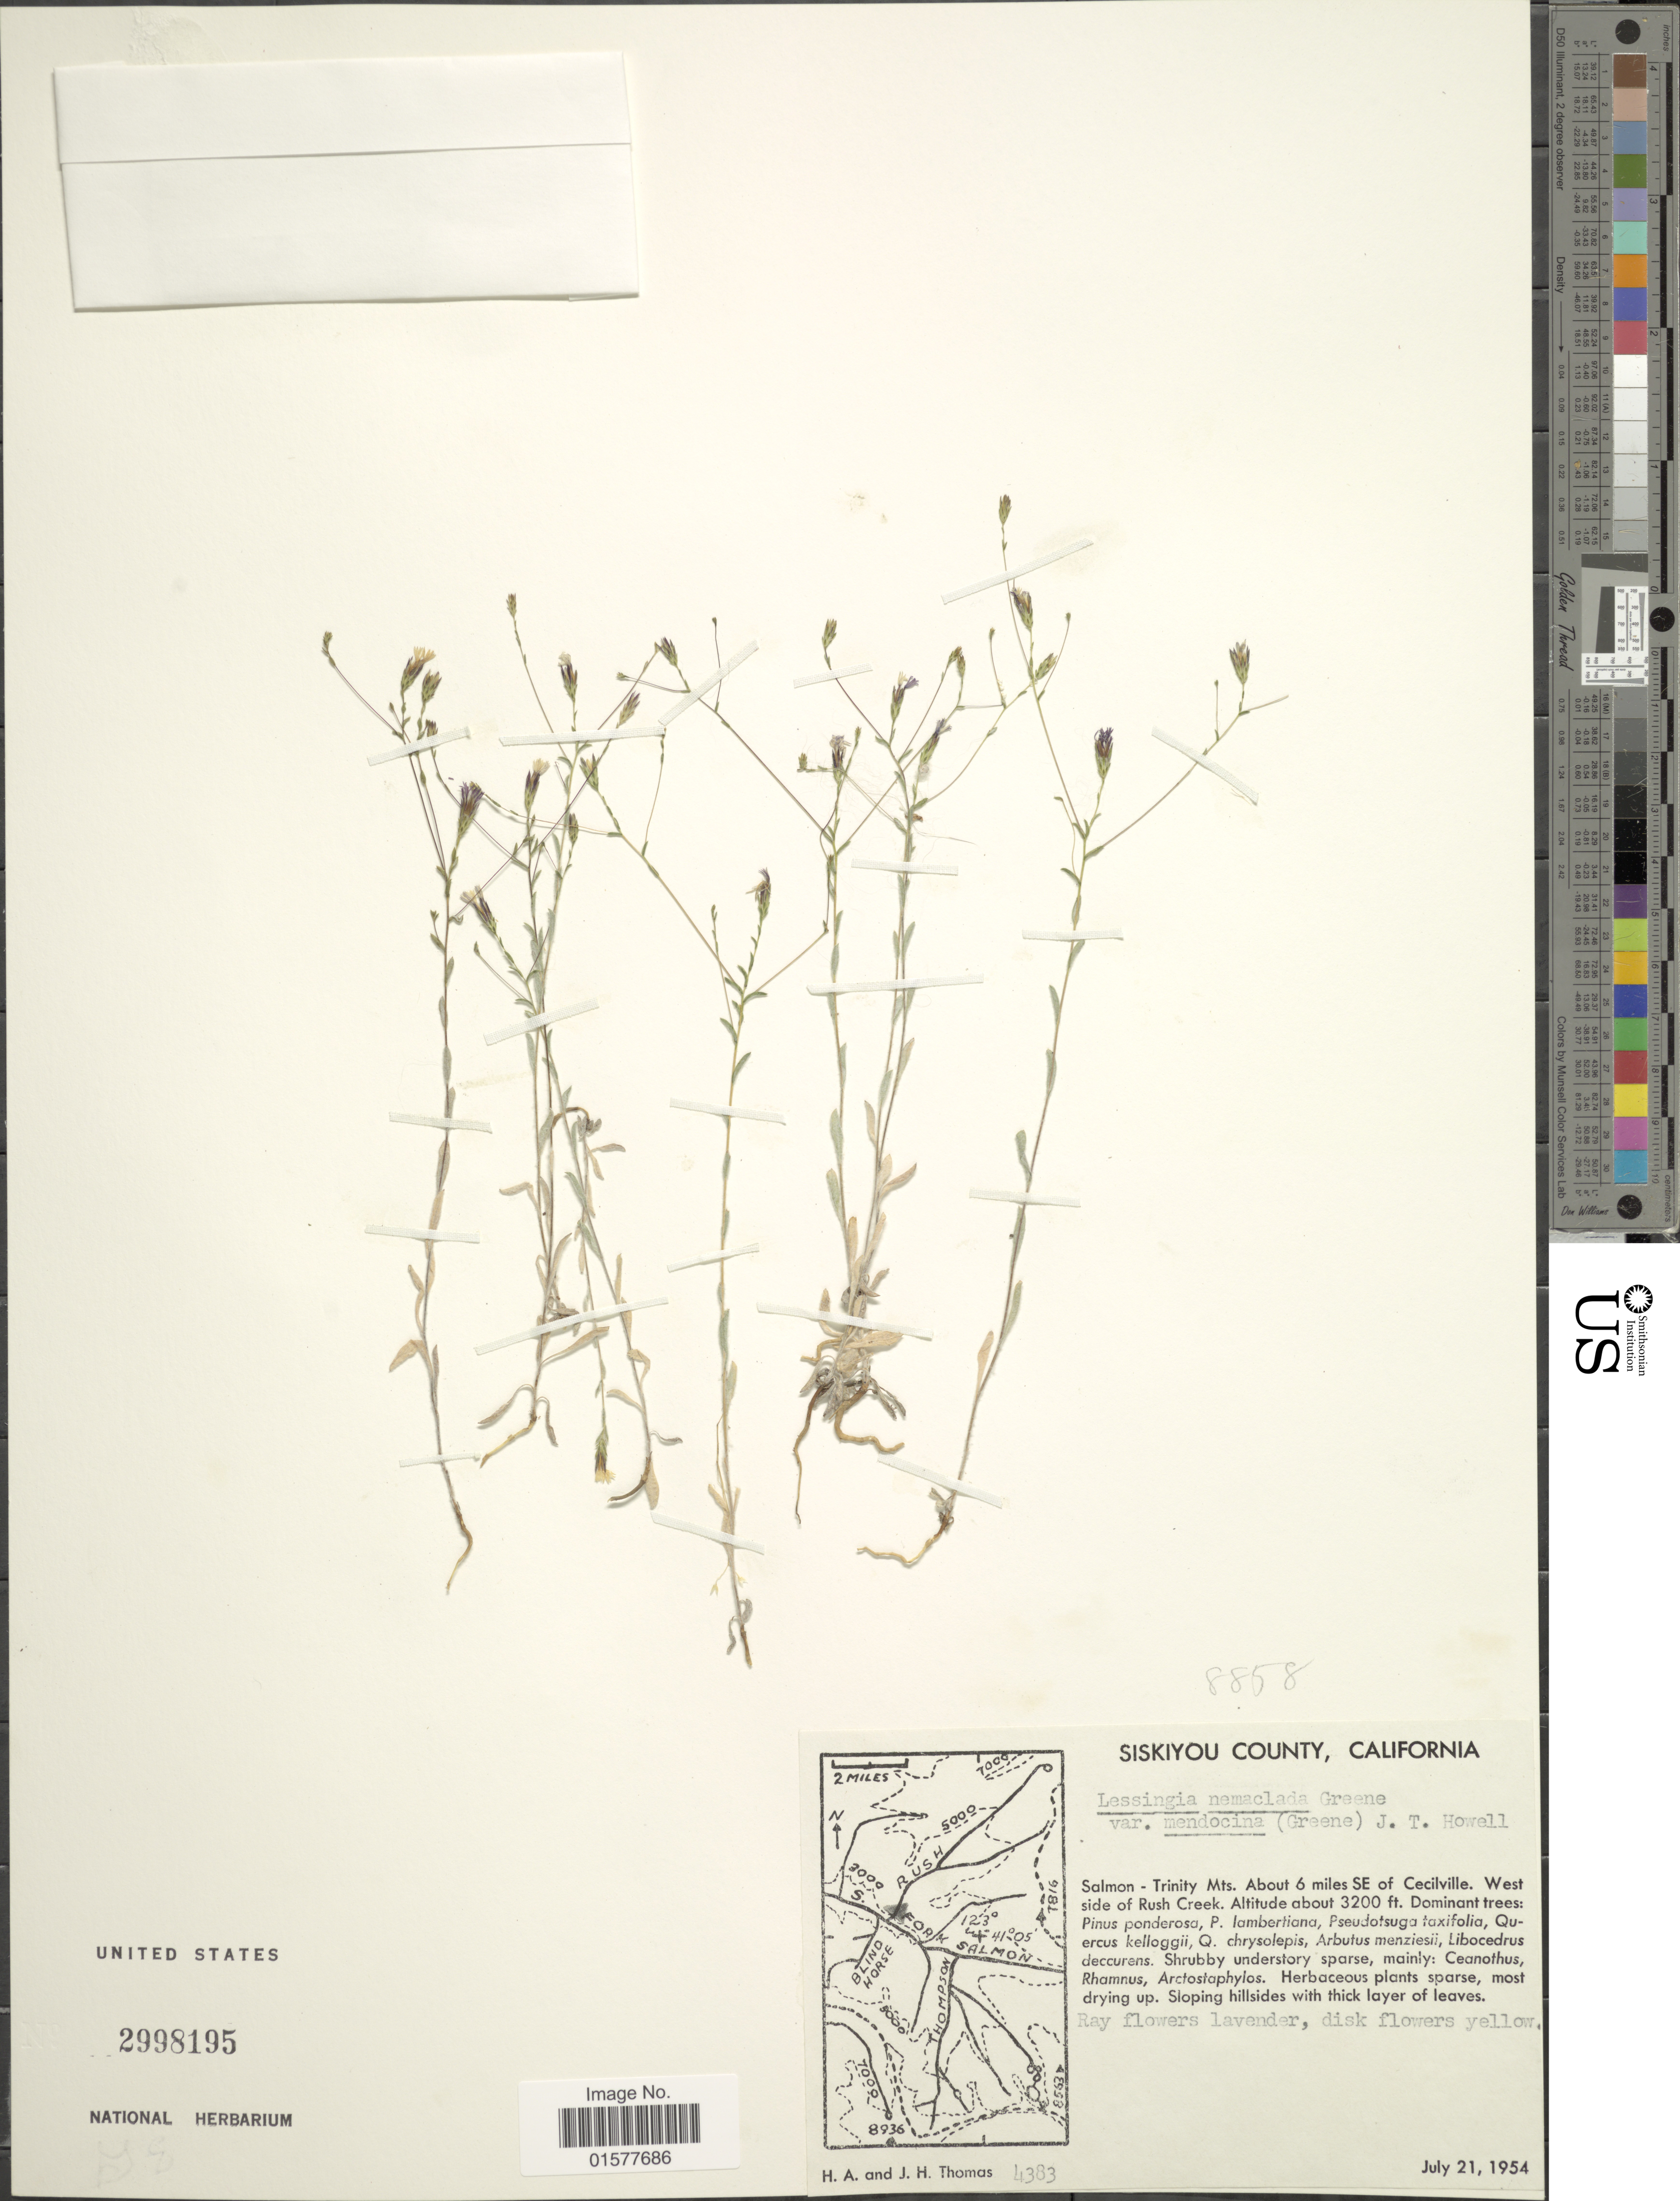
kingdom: Plantae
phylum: Tracheophyta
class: Magnoliopsida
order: Asterales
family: Asteraceae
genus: Lessingia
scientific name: Lessingia nemaclada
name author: Greene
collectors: H. Thomas & J. H. Thomas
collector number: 4383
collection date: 1954-07-21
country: United States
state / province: California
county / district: Siskiyou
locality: Siskiyou County, Salmon - Trinity Mts. About 6 miles SE of Cecilville, West side of Rush Creek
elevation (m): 975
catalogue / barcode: US 2998195